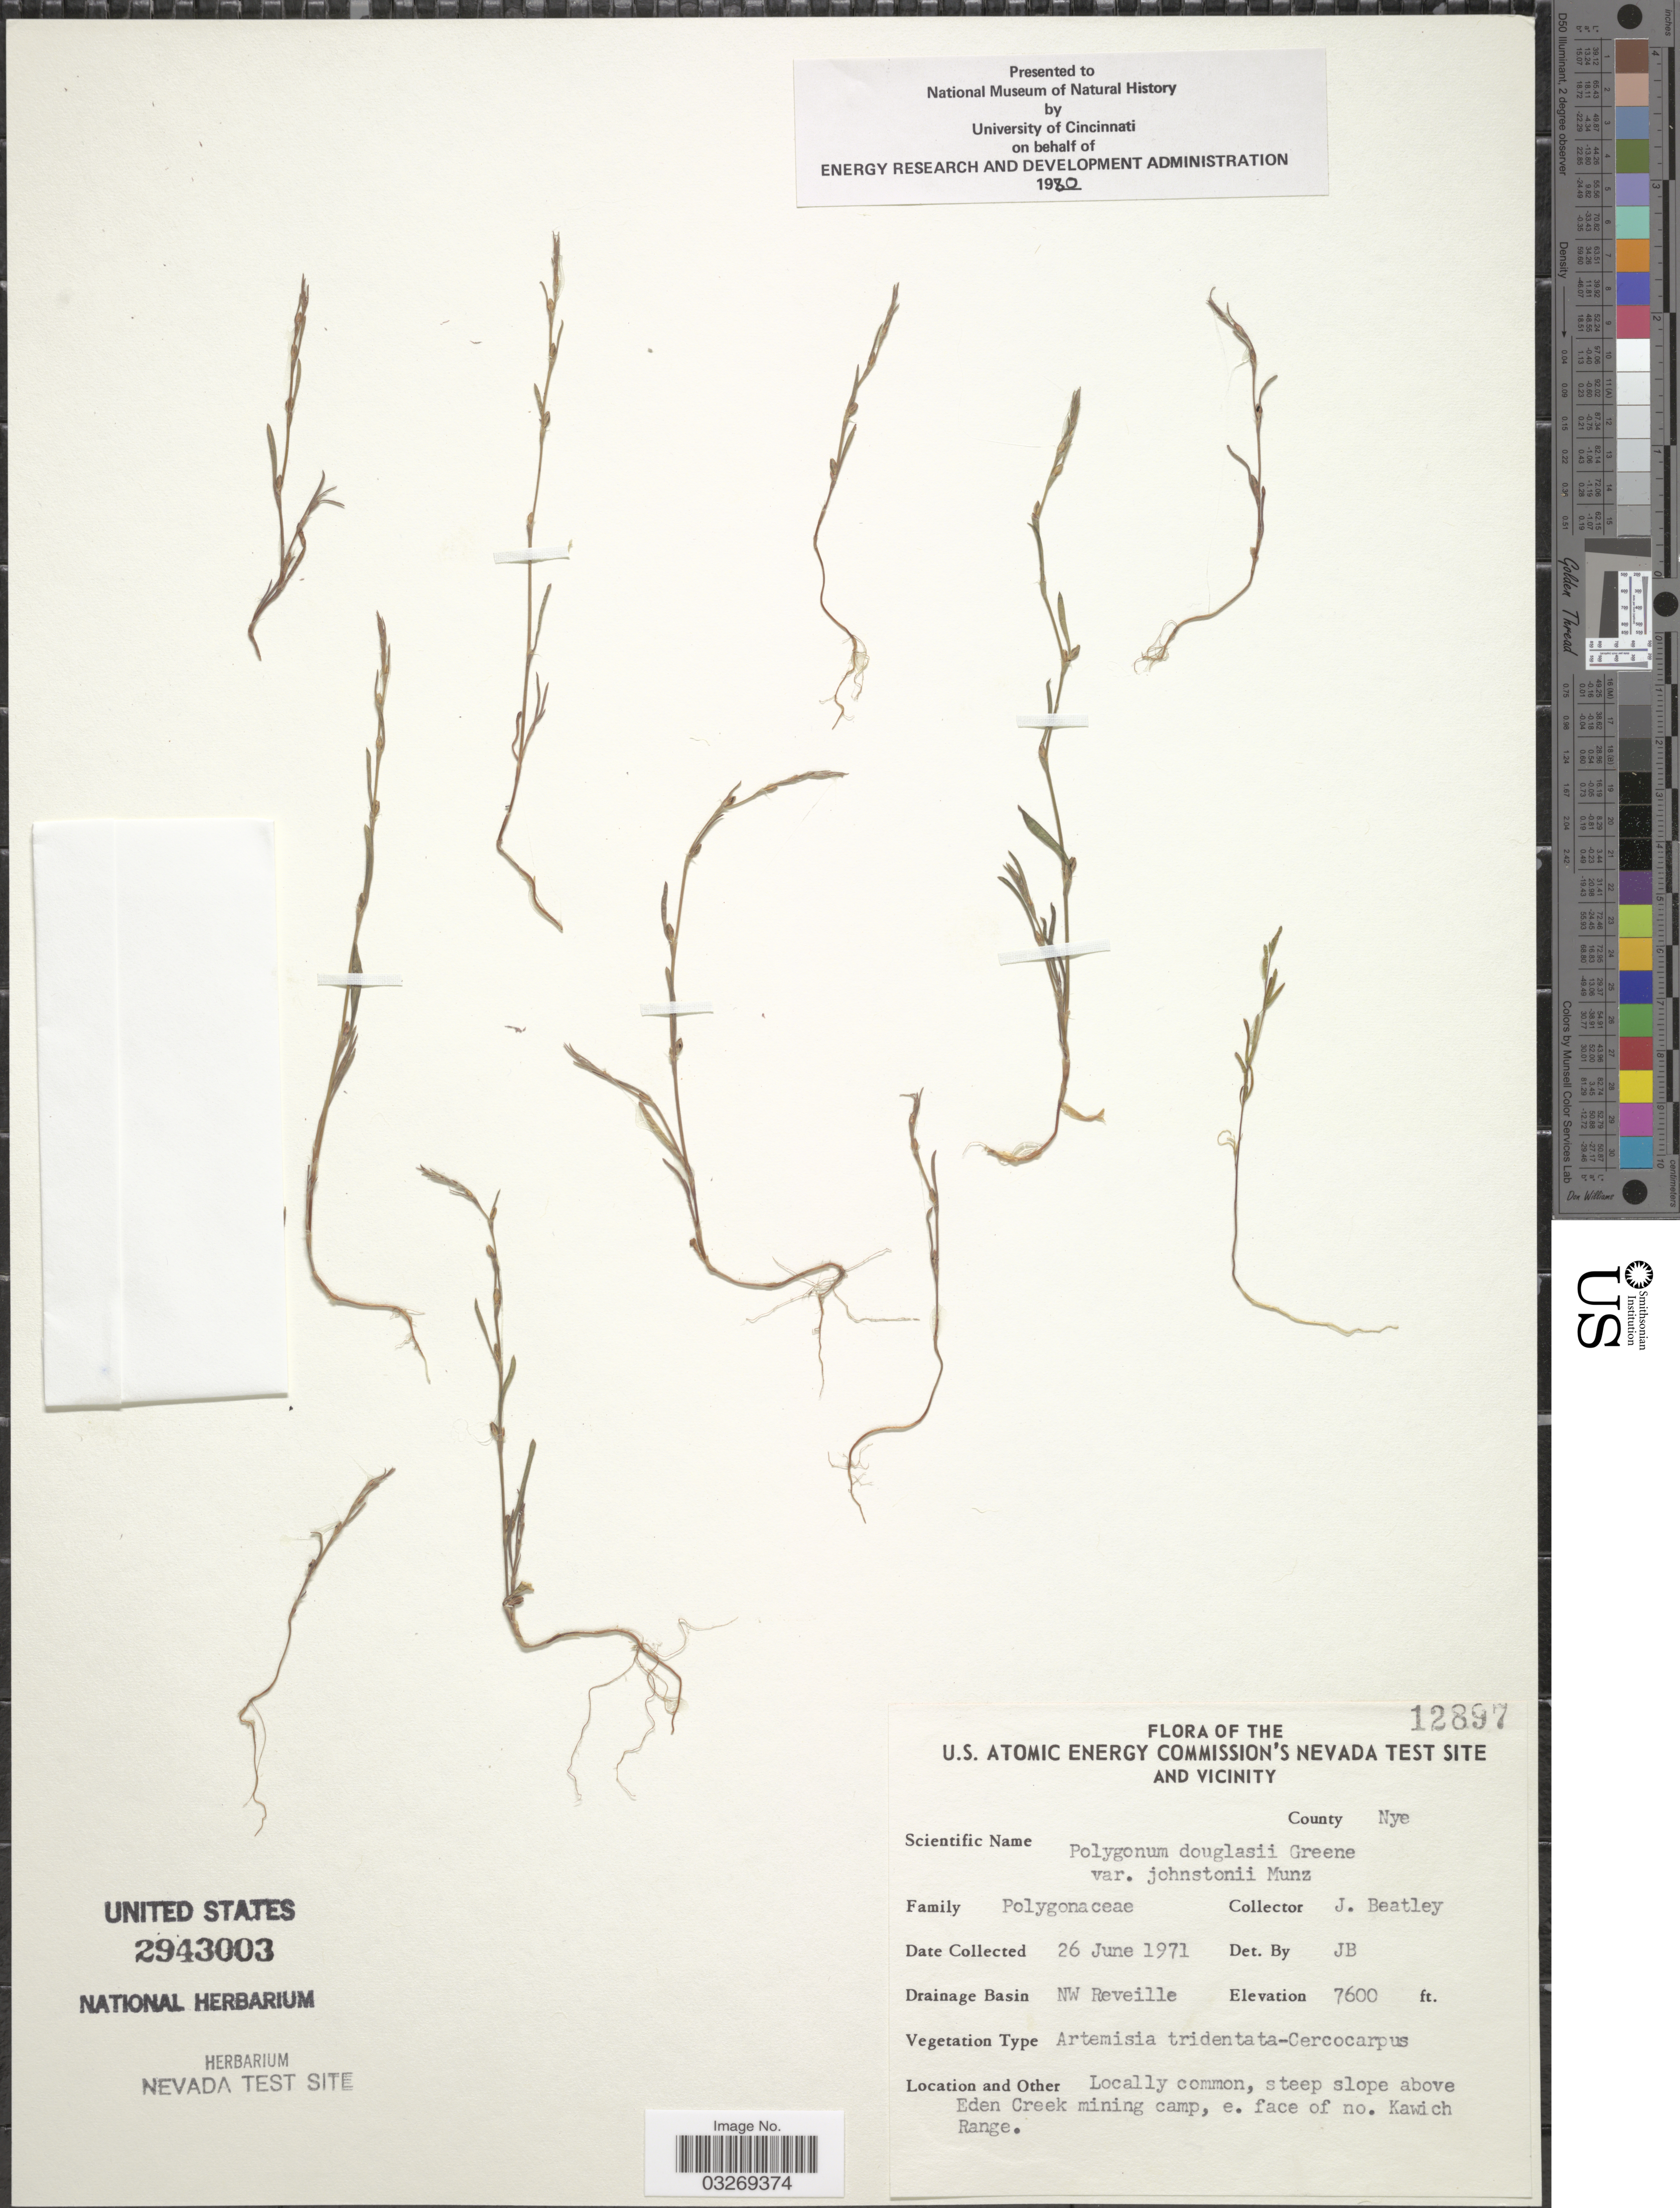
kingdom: Plantae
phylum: Tracheophyta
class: Magnoliopsida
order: Caryophyllales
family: Polygonaceae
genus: Polygonum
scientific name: Polygonum douglasii var. johnstonii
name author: Munz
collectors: J. C. Beatley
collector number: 12897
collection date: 1971-06-26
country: United States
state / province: Nevada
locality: U.S. Atomic Energy Commission's Nevada Test Site and Vicinity. County Nye, Drainage Basin NW Reveille, steep slope above Eden Creek mining camp, e. face of no. Kawich Range.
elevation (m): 2316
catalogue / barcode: US 2943003